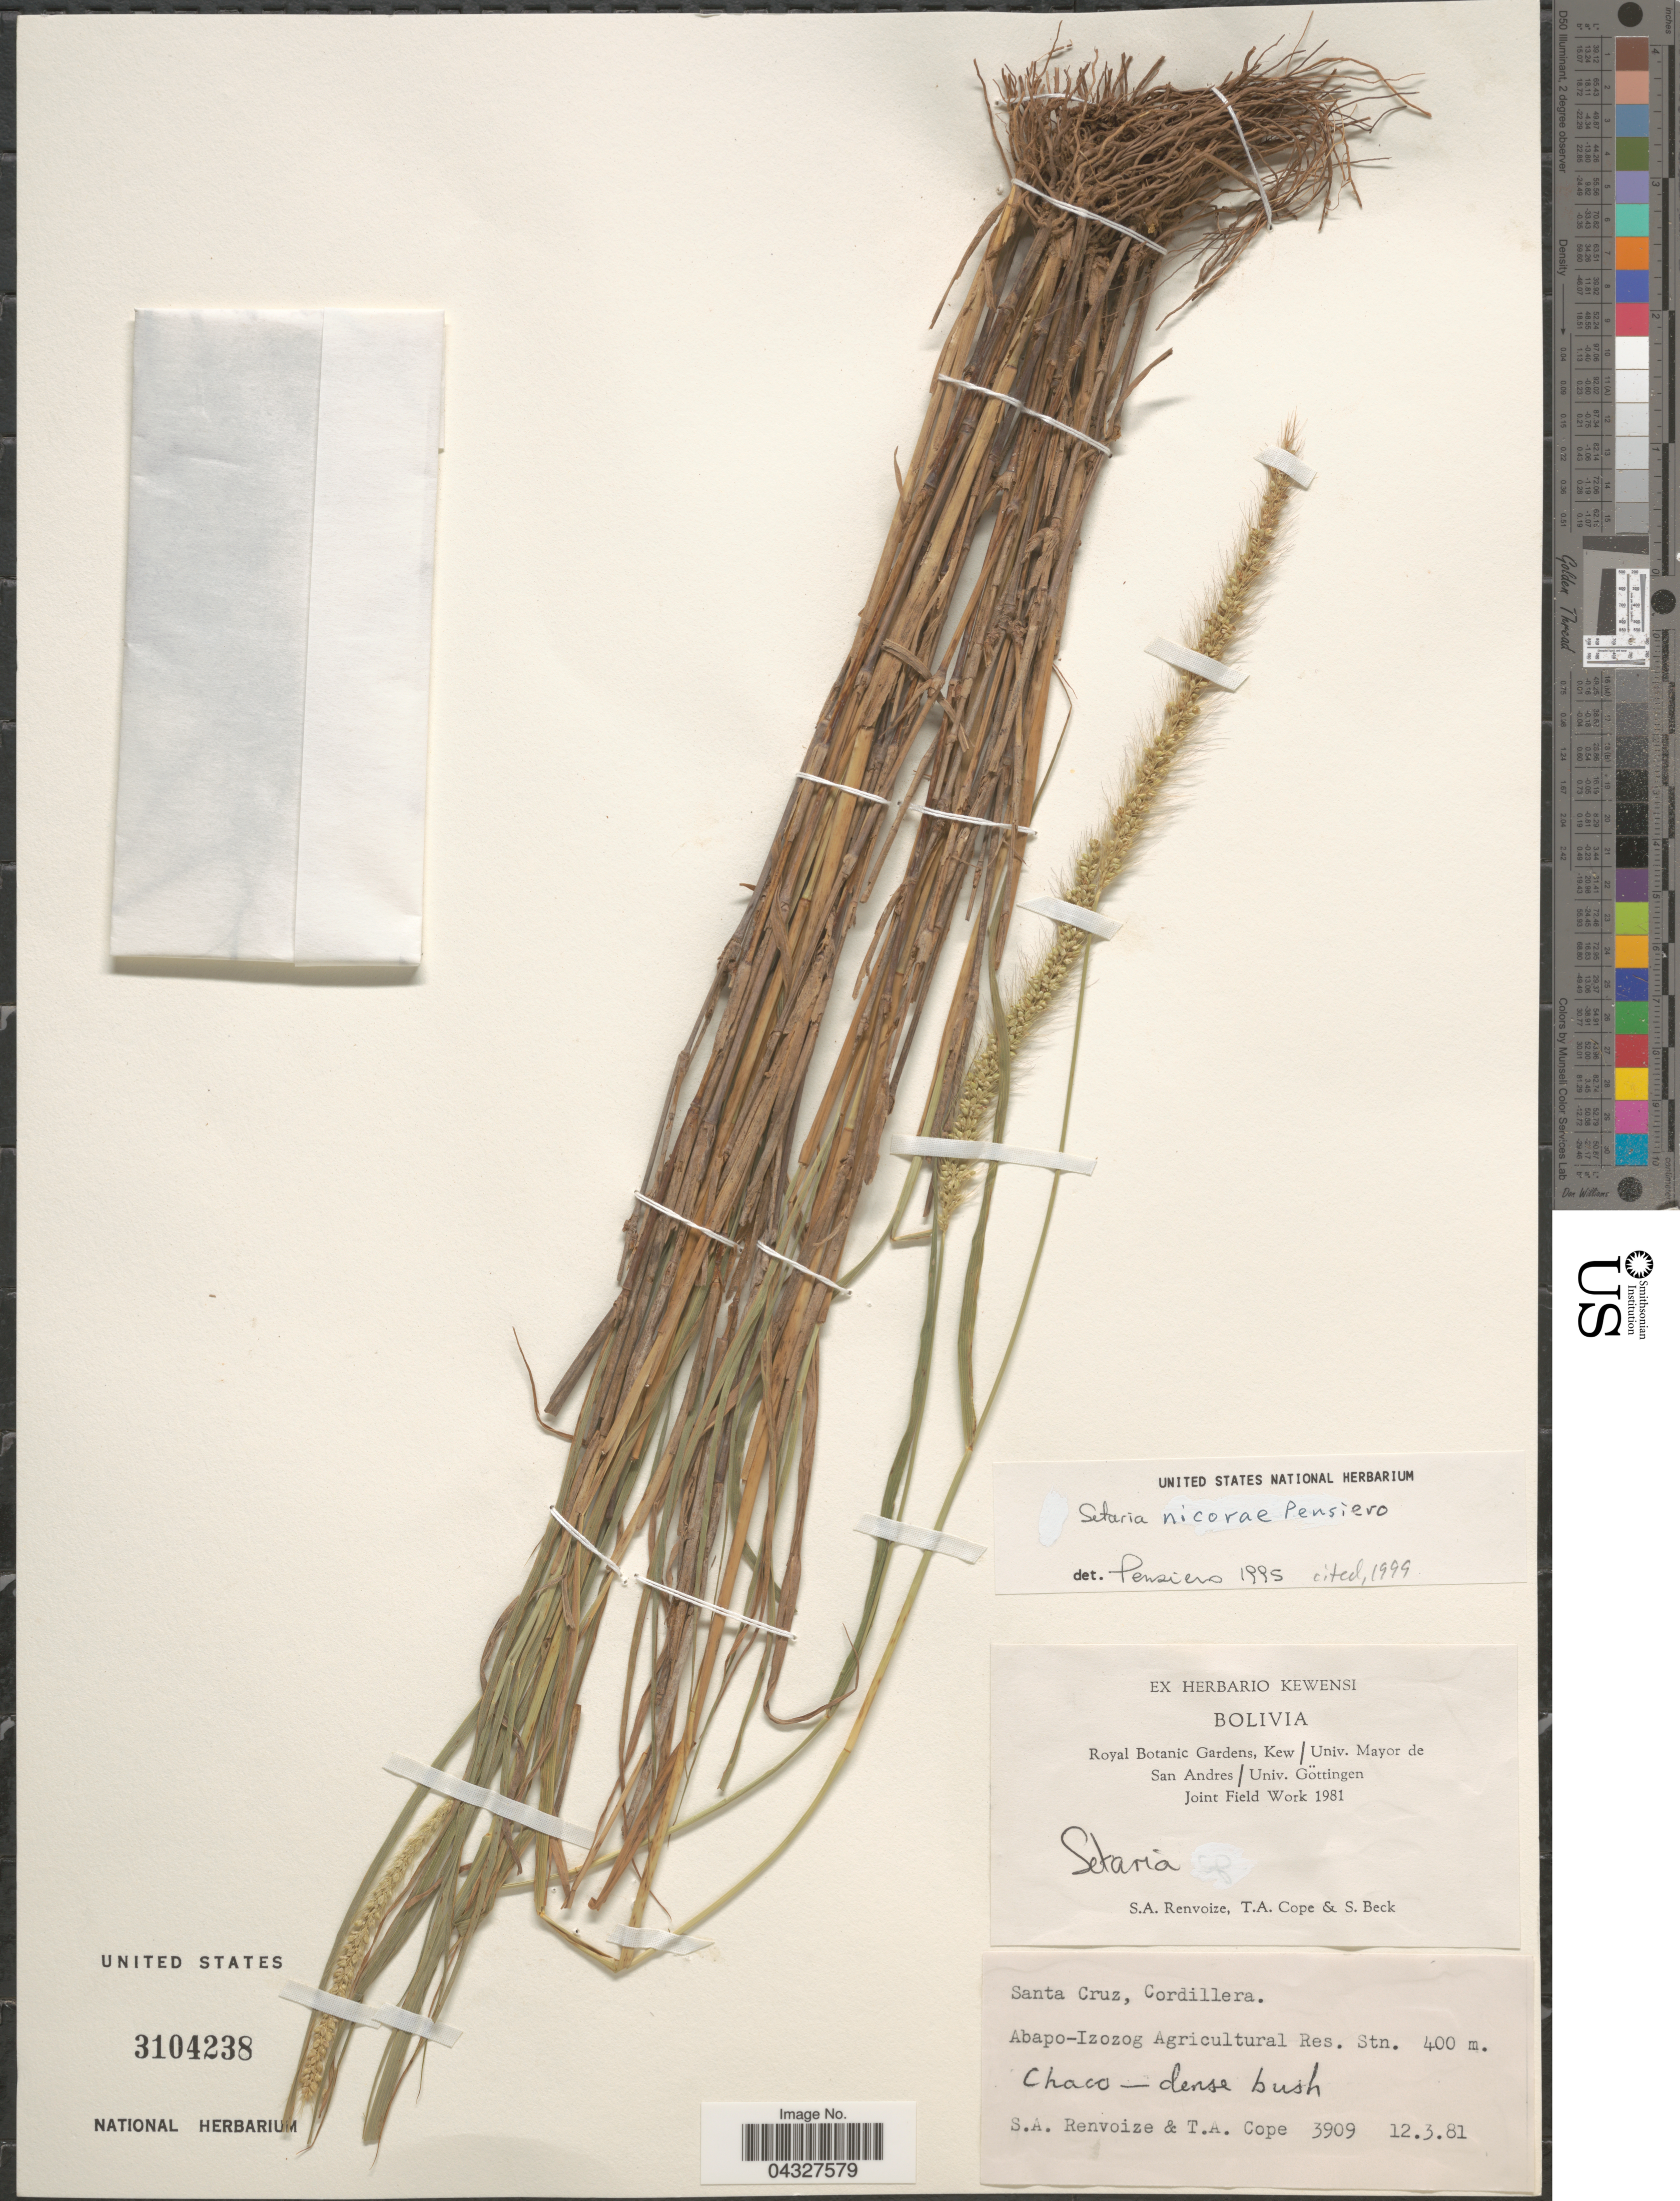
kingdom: Plantae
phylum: Tracheophyta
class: Liliopsida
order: Poales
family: Poaceae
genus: Setaria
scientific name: Setaria nicorae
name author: Pensiero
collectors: S. A. Renvoize, T. A. Cope & S. G. Beck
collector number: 3909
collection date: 1981-03-12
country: Bolivia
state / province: Santa Cruz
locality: Royal Botanic Gardens, Kew/ Univ. Mayor de San Andres/ Univ. Göttingen Joint Field Work 1981. Abapo-Izozog Agricultural Res. Stn. Chaco.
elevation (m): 400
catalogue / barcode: US 3104238